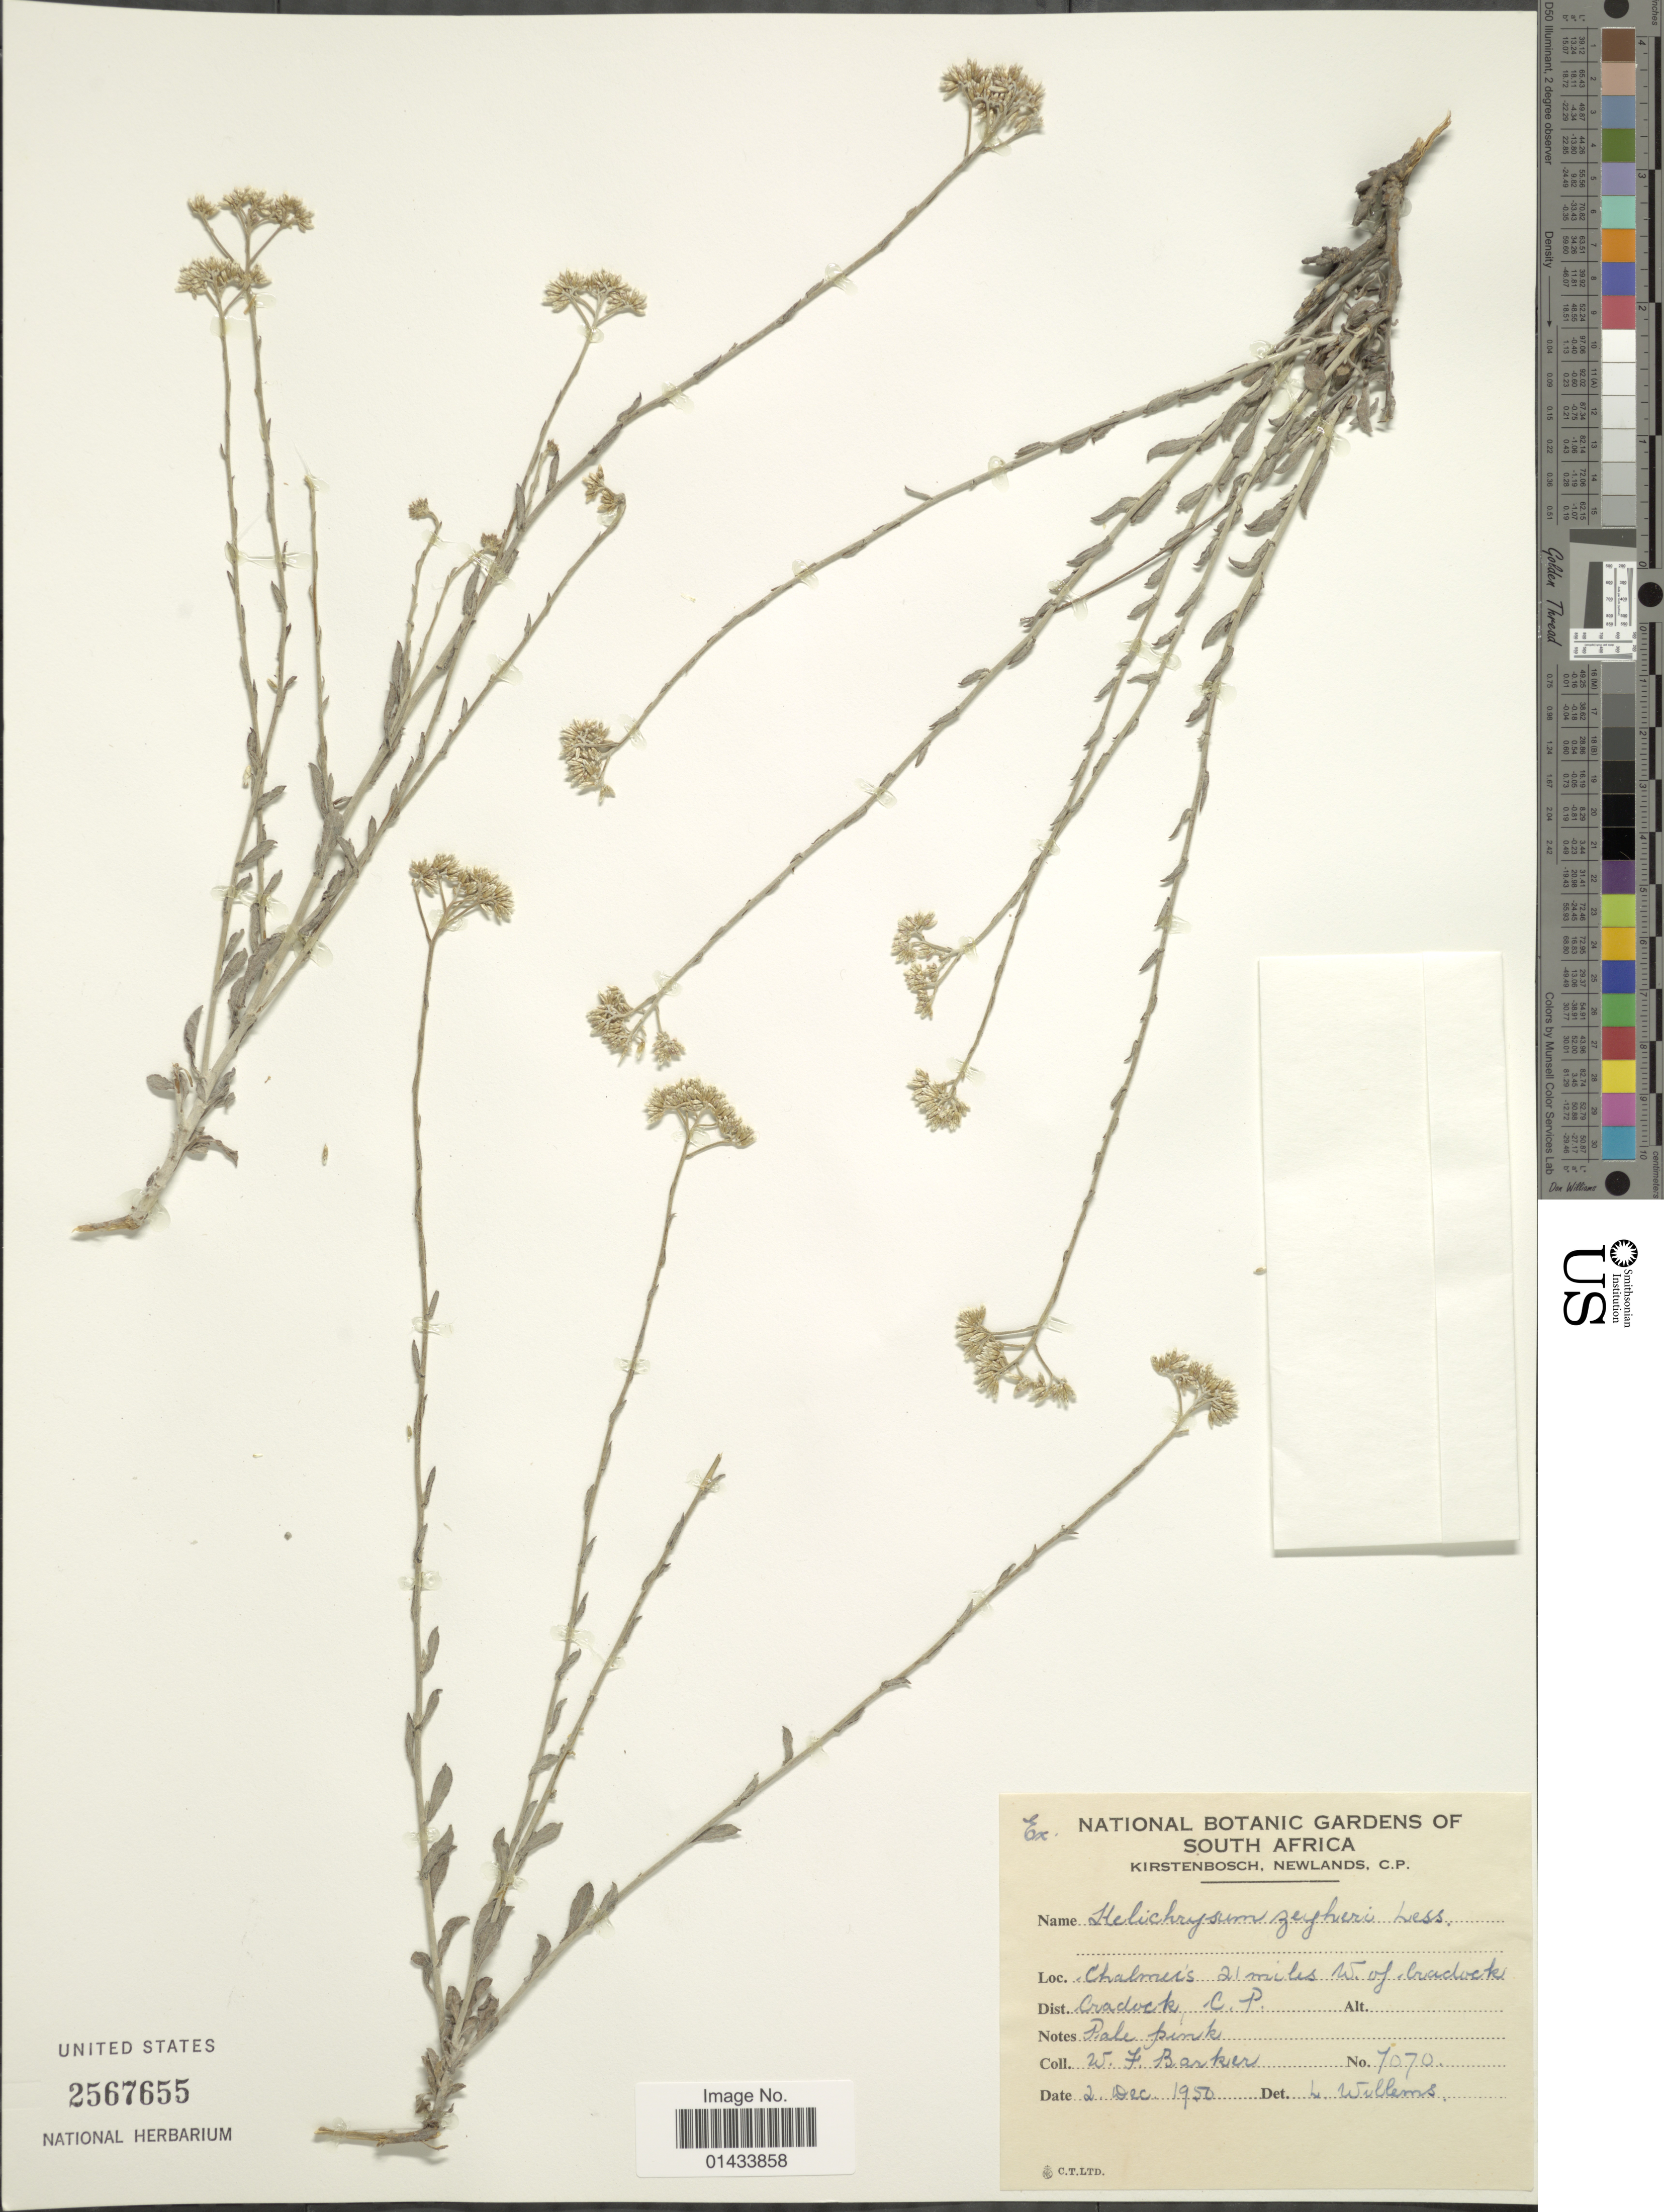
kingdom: Plantae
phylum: Tracheophyta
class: Magnoliopsida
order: Asterales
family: Asteraceae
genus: Helichrysum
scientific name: Helichrysum zeyheri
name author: Less.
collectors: W. F. Barker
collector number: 7070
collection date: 1950-12-02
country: South Africa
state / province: Eastern Cape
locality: Chalmeis 21 miles W. of Craddoek, Dist. Cradoek C. P.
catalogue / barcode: US 2567655